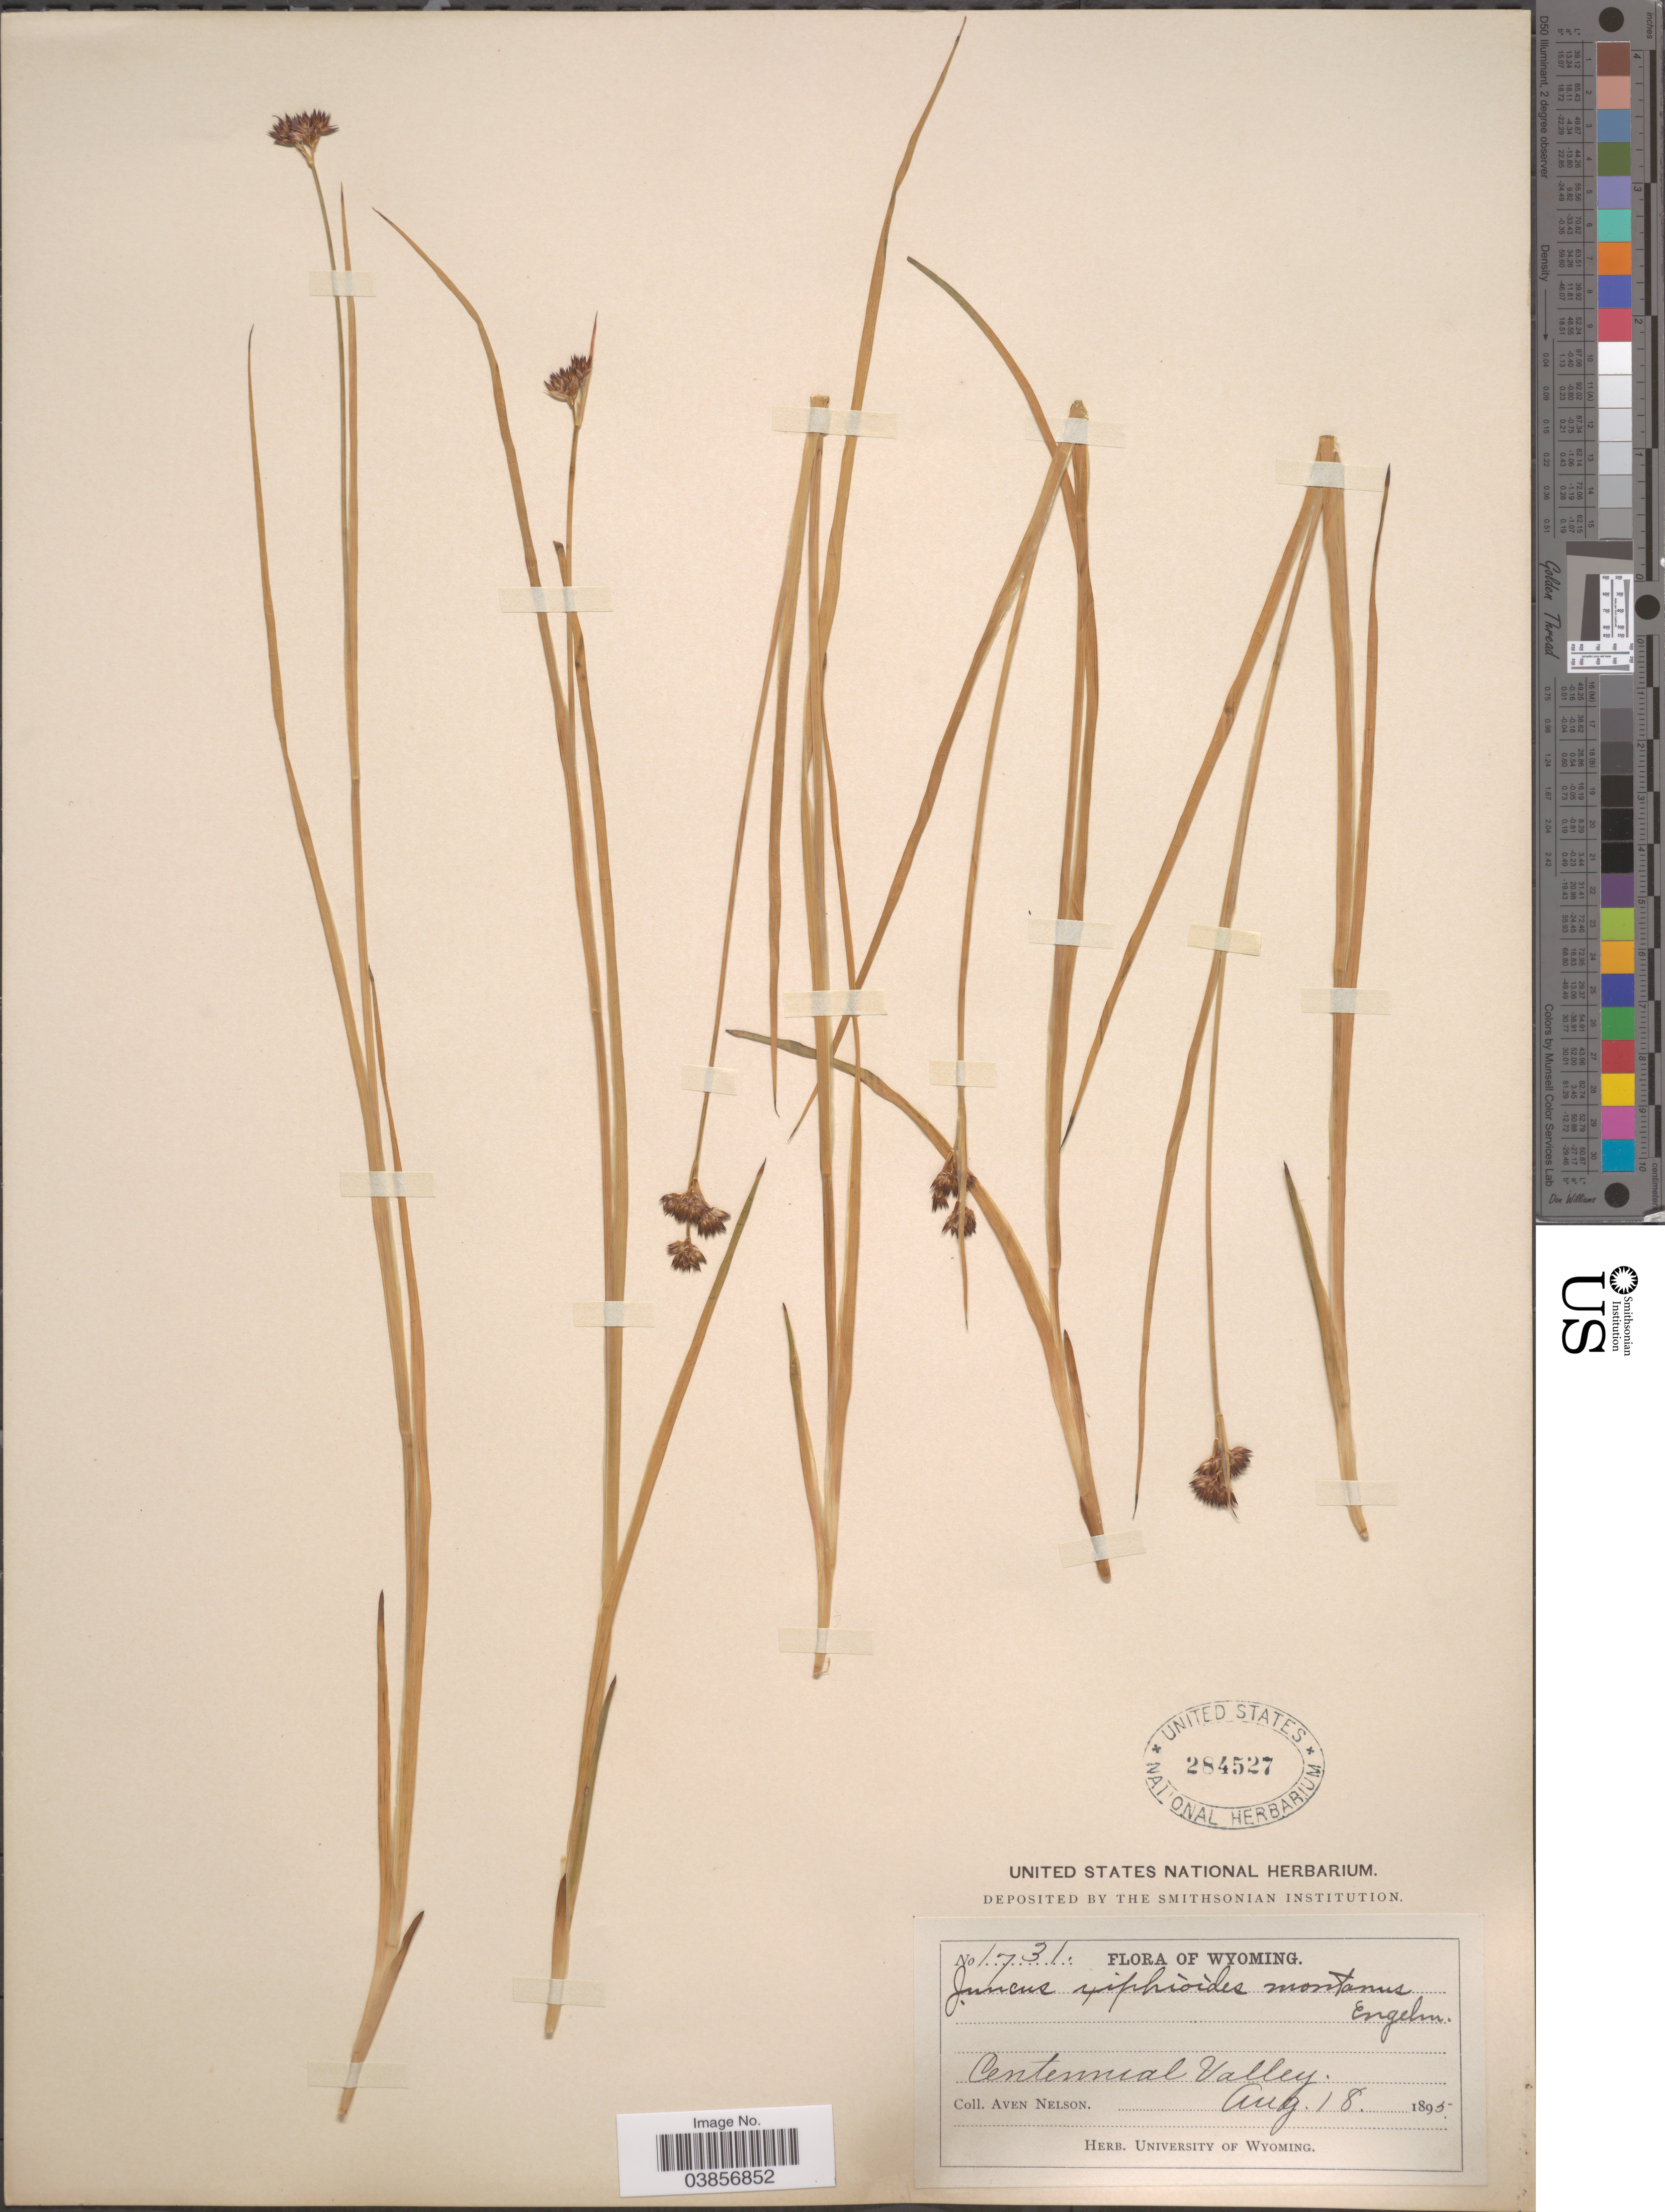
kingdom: Plantae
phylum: Tracheophyta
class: Liliopsida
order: Poales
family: Juncaceae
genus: Juncus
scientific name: Juncus saximontanus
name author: A. Nelson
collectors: A. Nelson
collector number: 1731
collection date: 1895-08-18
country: United States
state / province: Wyoming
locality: Centennial Valley.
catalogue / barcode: US 284527